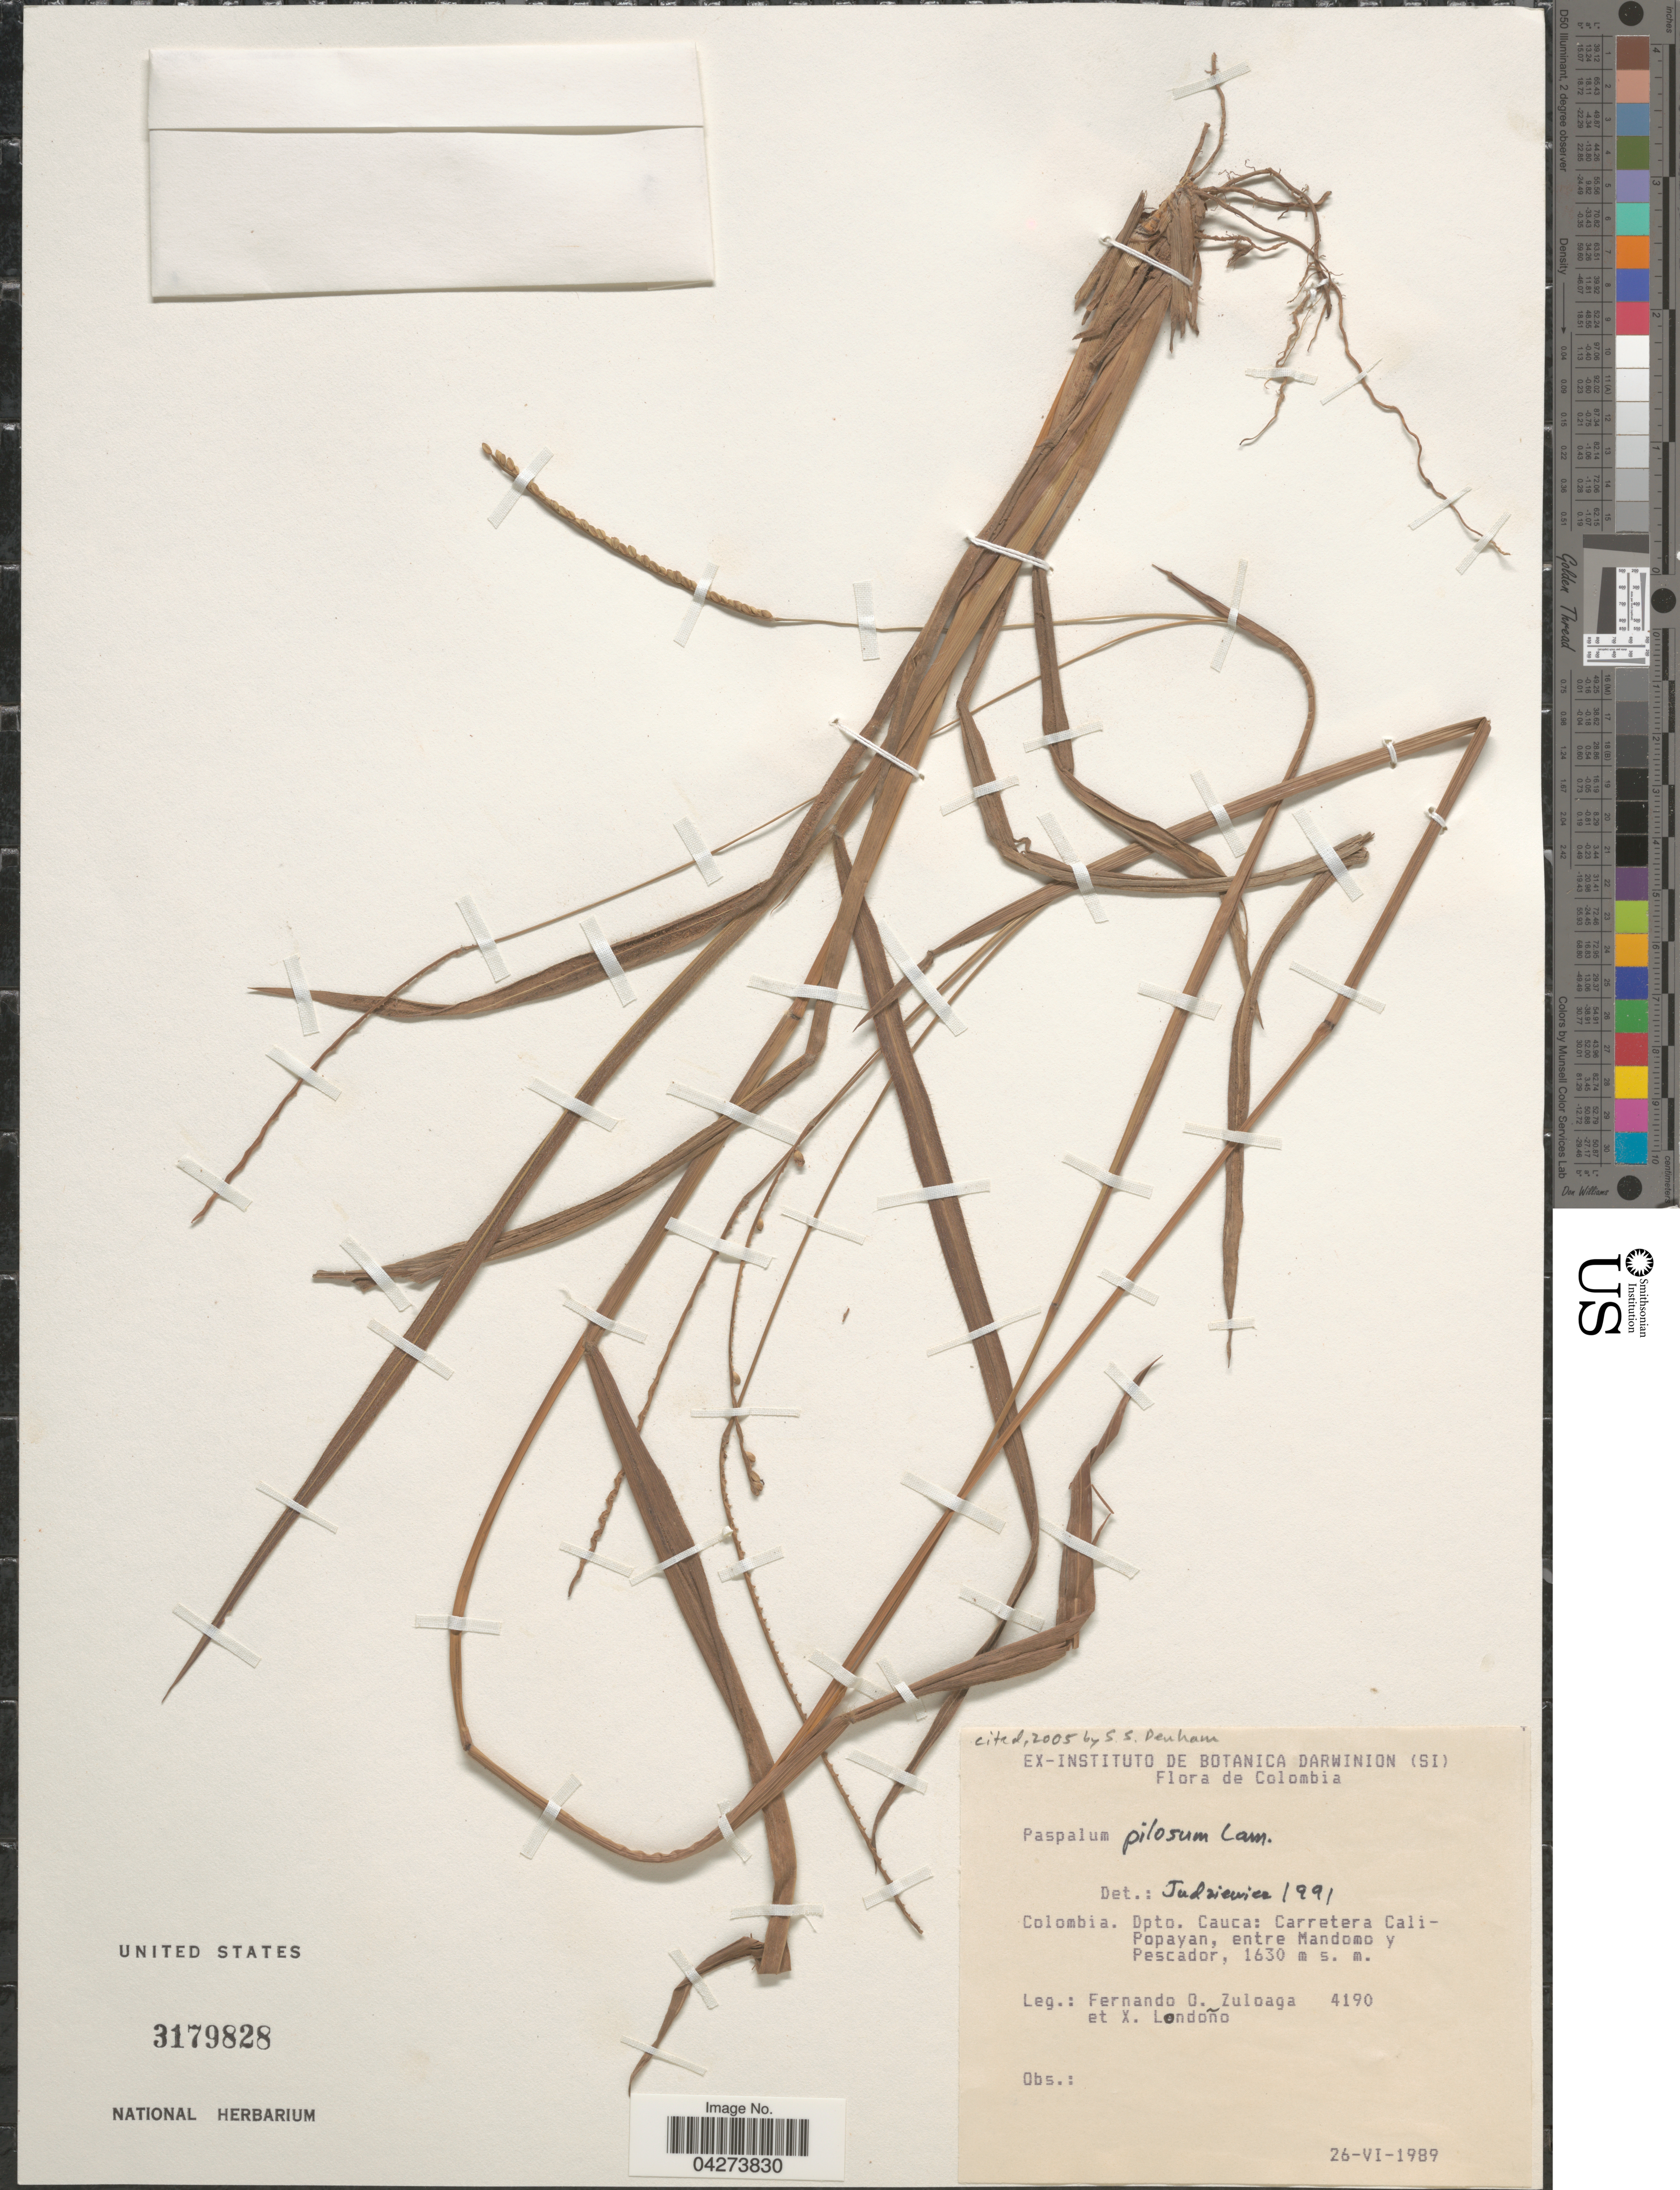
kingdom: Plantae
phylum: Tracheophyta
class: Liliopsida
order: Poales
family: Poaceae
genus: Paspalum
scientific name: Paspalum pilosum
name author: Lam.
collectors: F. O. Zuloaga & X. Londoño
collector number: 4190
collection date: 1989-06-26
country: Colombia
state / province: Cauca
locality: Dpto. Cauca: Carretera Cali-Popayan, entre Mandomo y Pescador.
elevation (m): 1630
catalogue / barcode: US 3179828